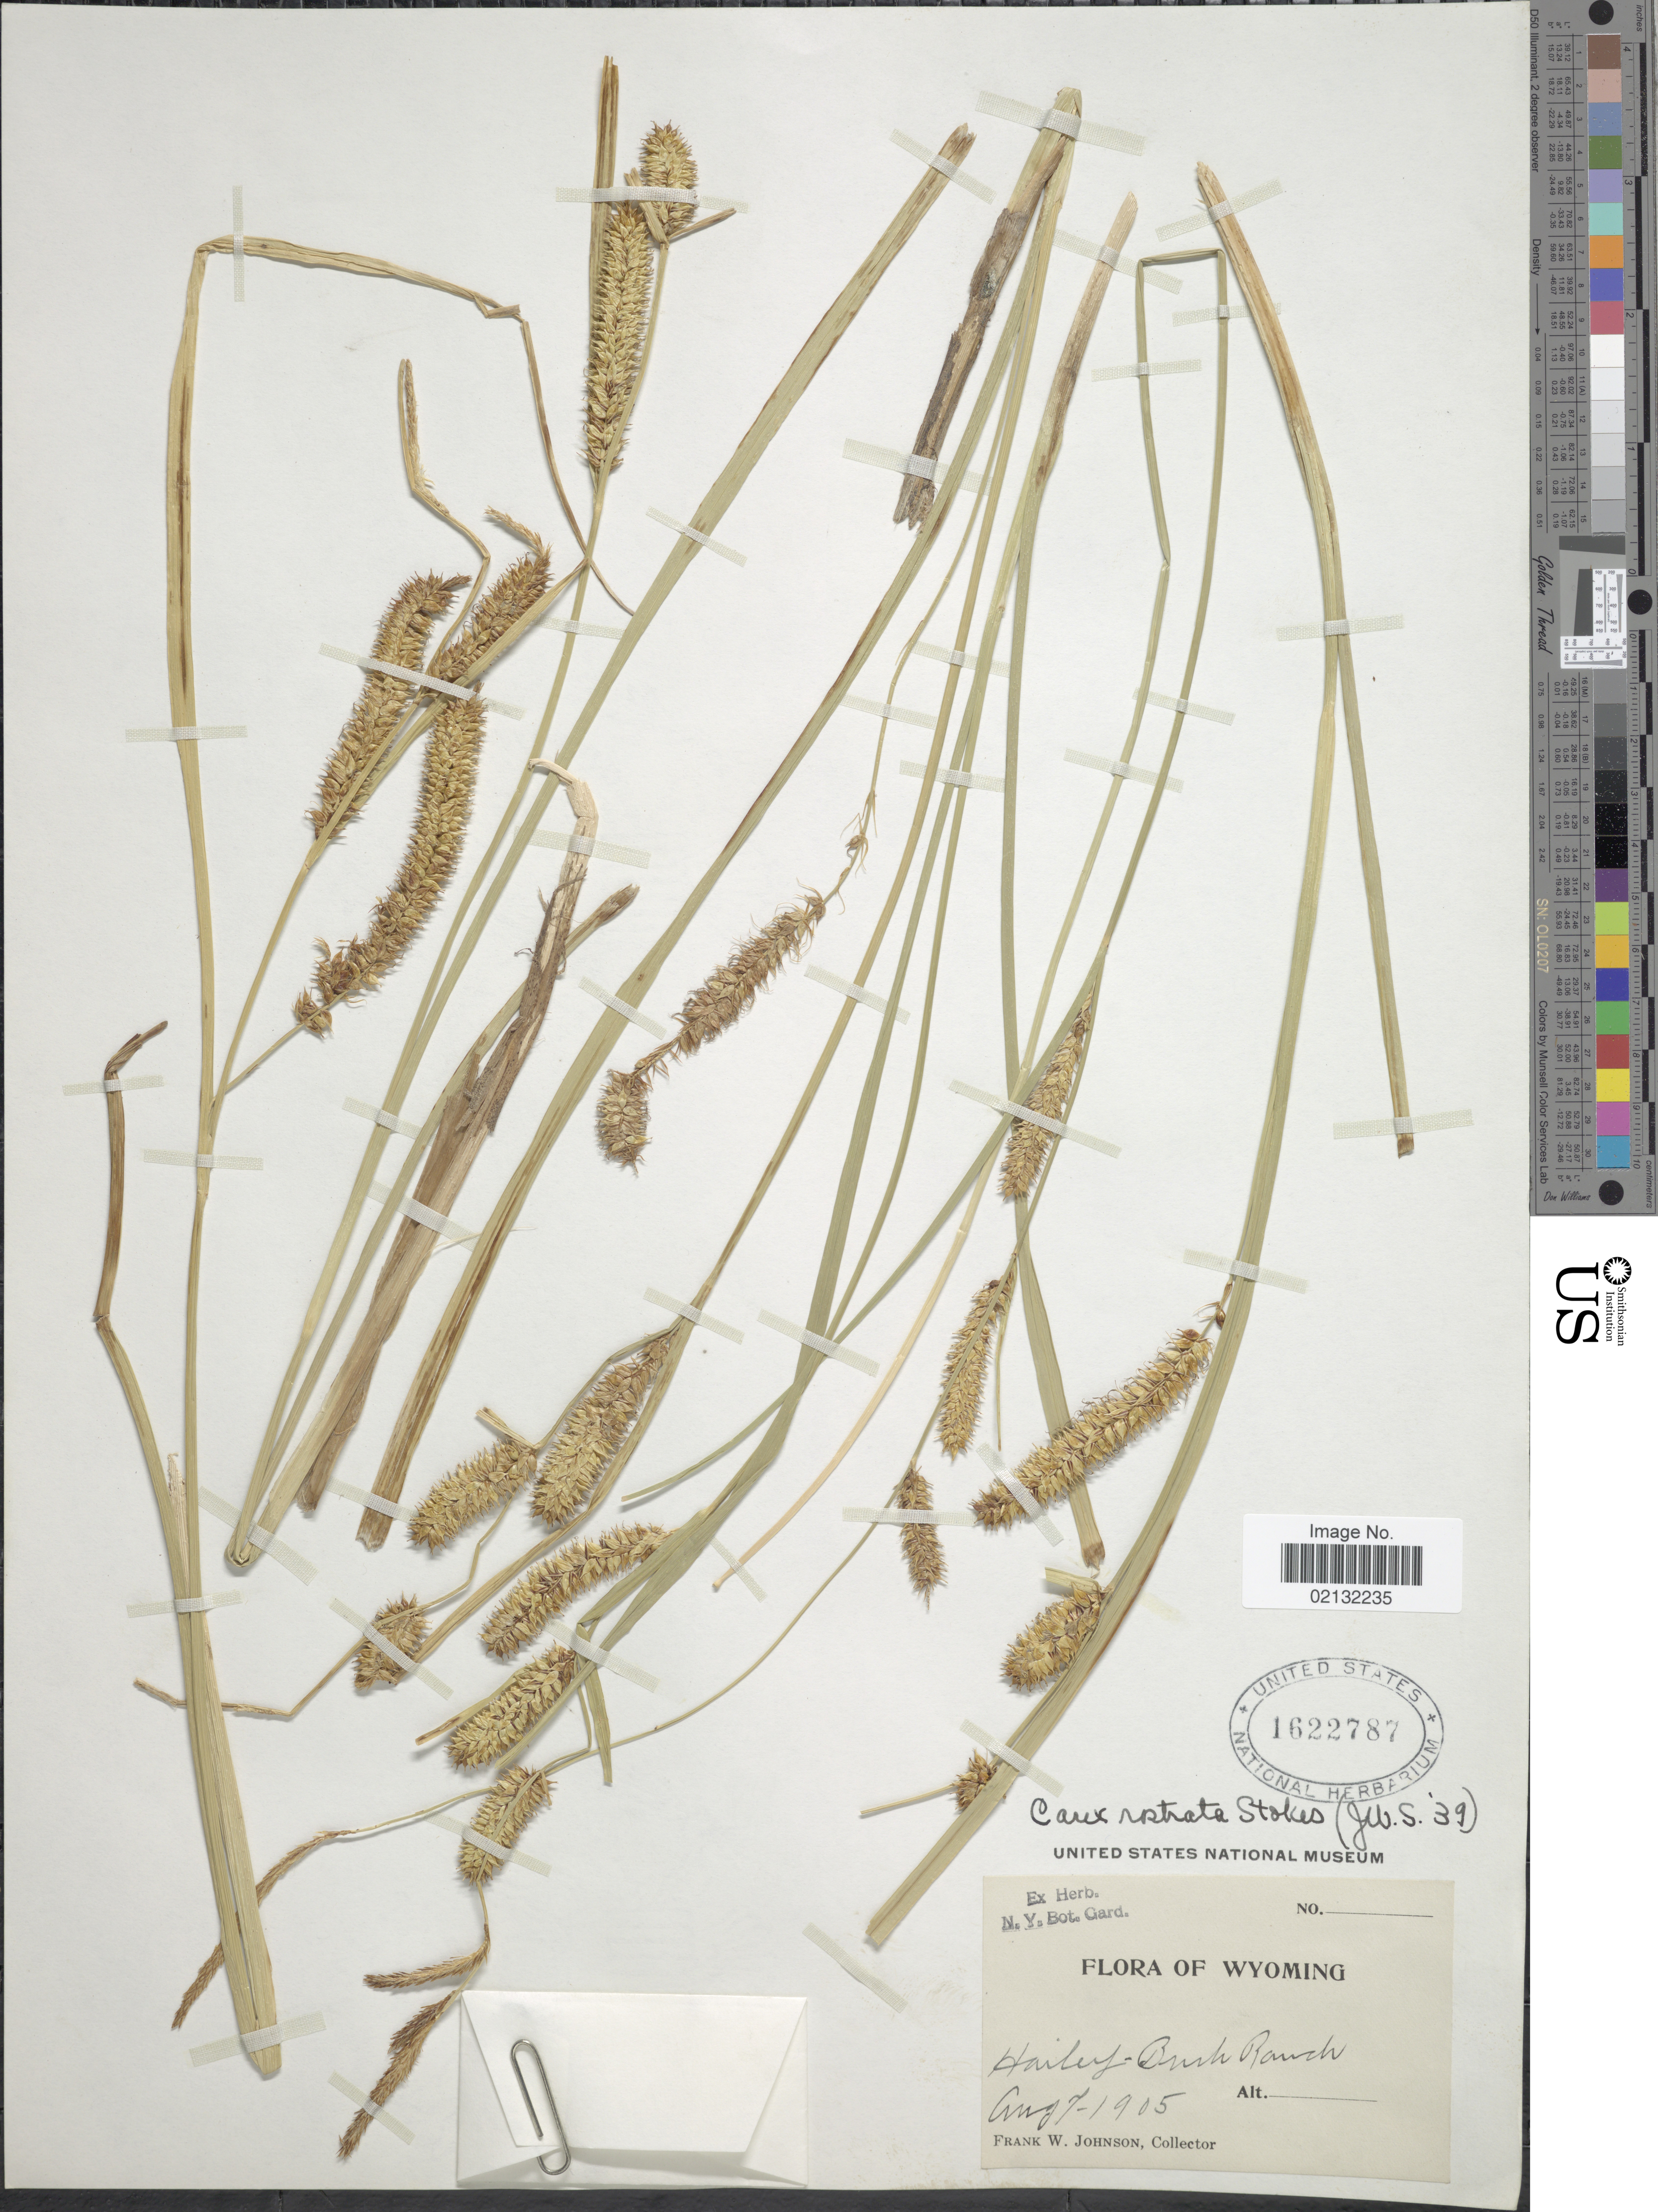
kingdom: Plantae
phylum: Tracheophyta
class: Liliopsida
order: Poales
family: Cyperaceae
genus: Carex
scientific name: Carex rostrata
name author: Stokes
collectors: F. W. Johnson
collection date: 1905-08-07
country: United States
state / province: Wyoming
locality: Hailey-Bush Ranch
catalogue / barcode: US 1622787